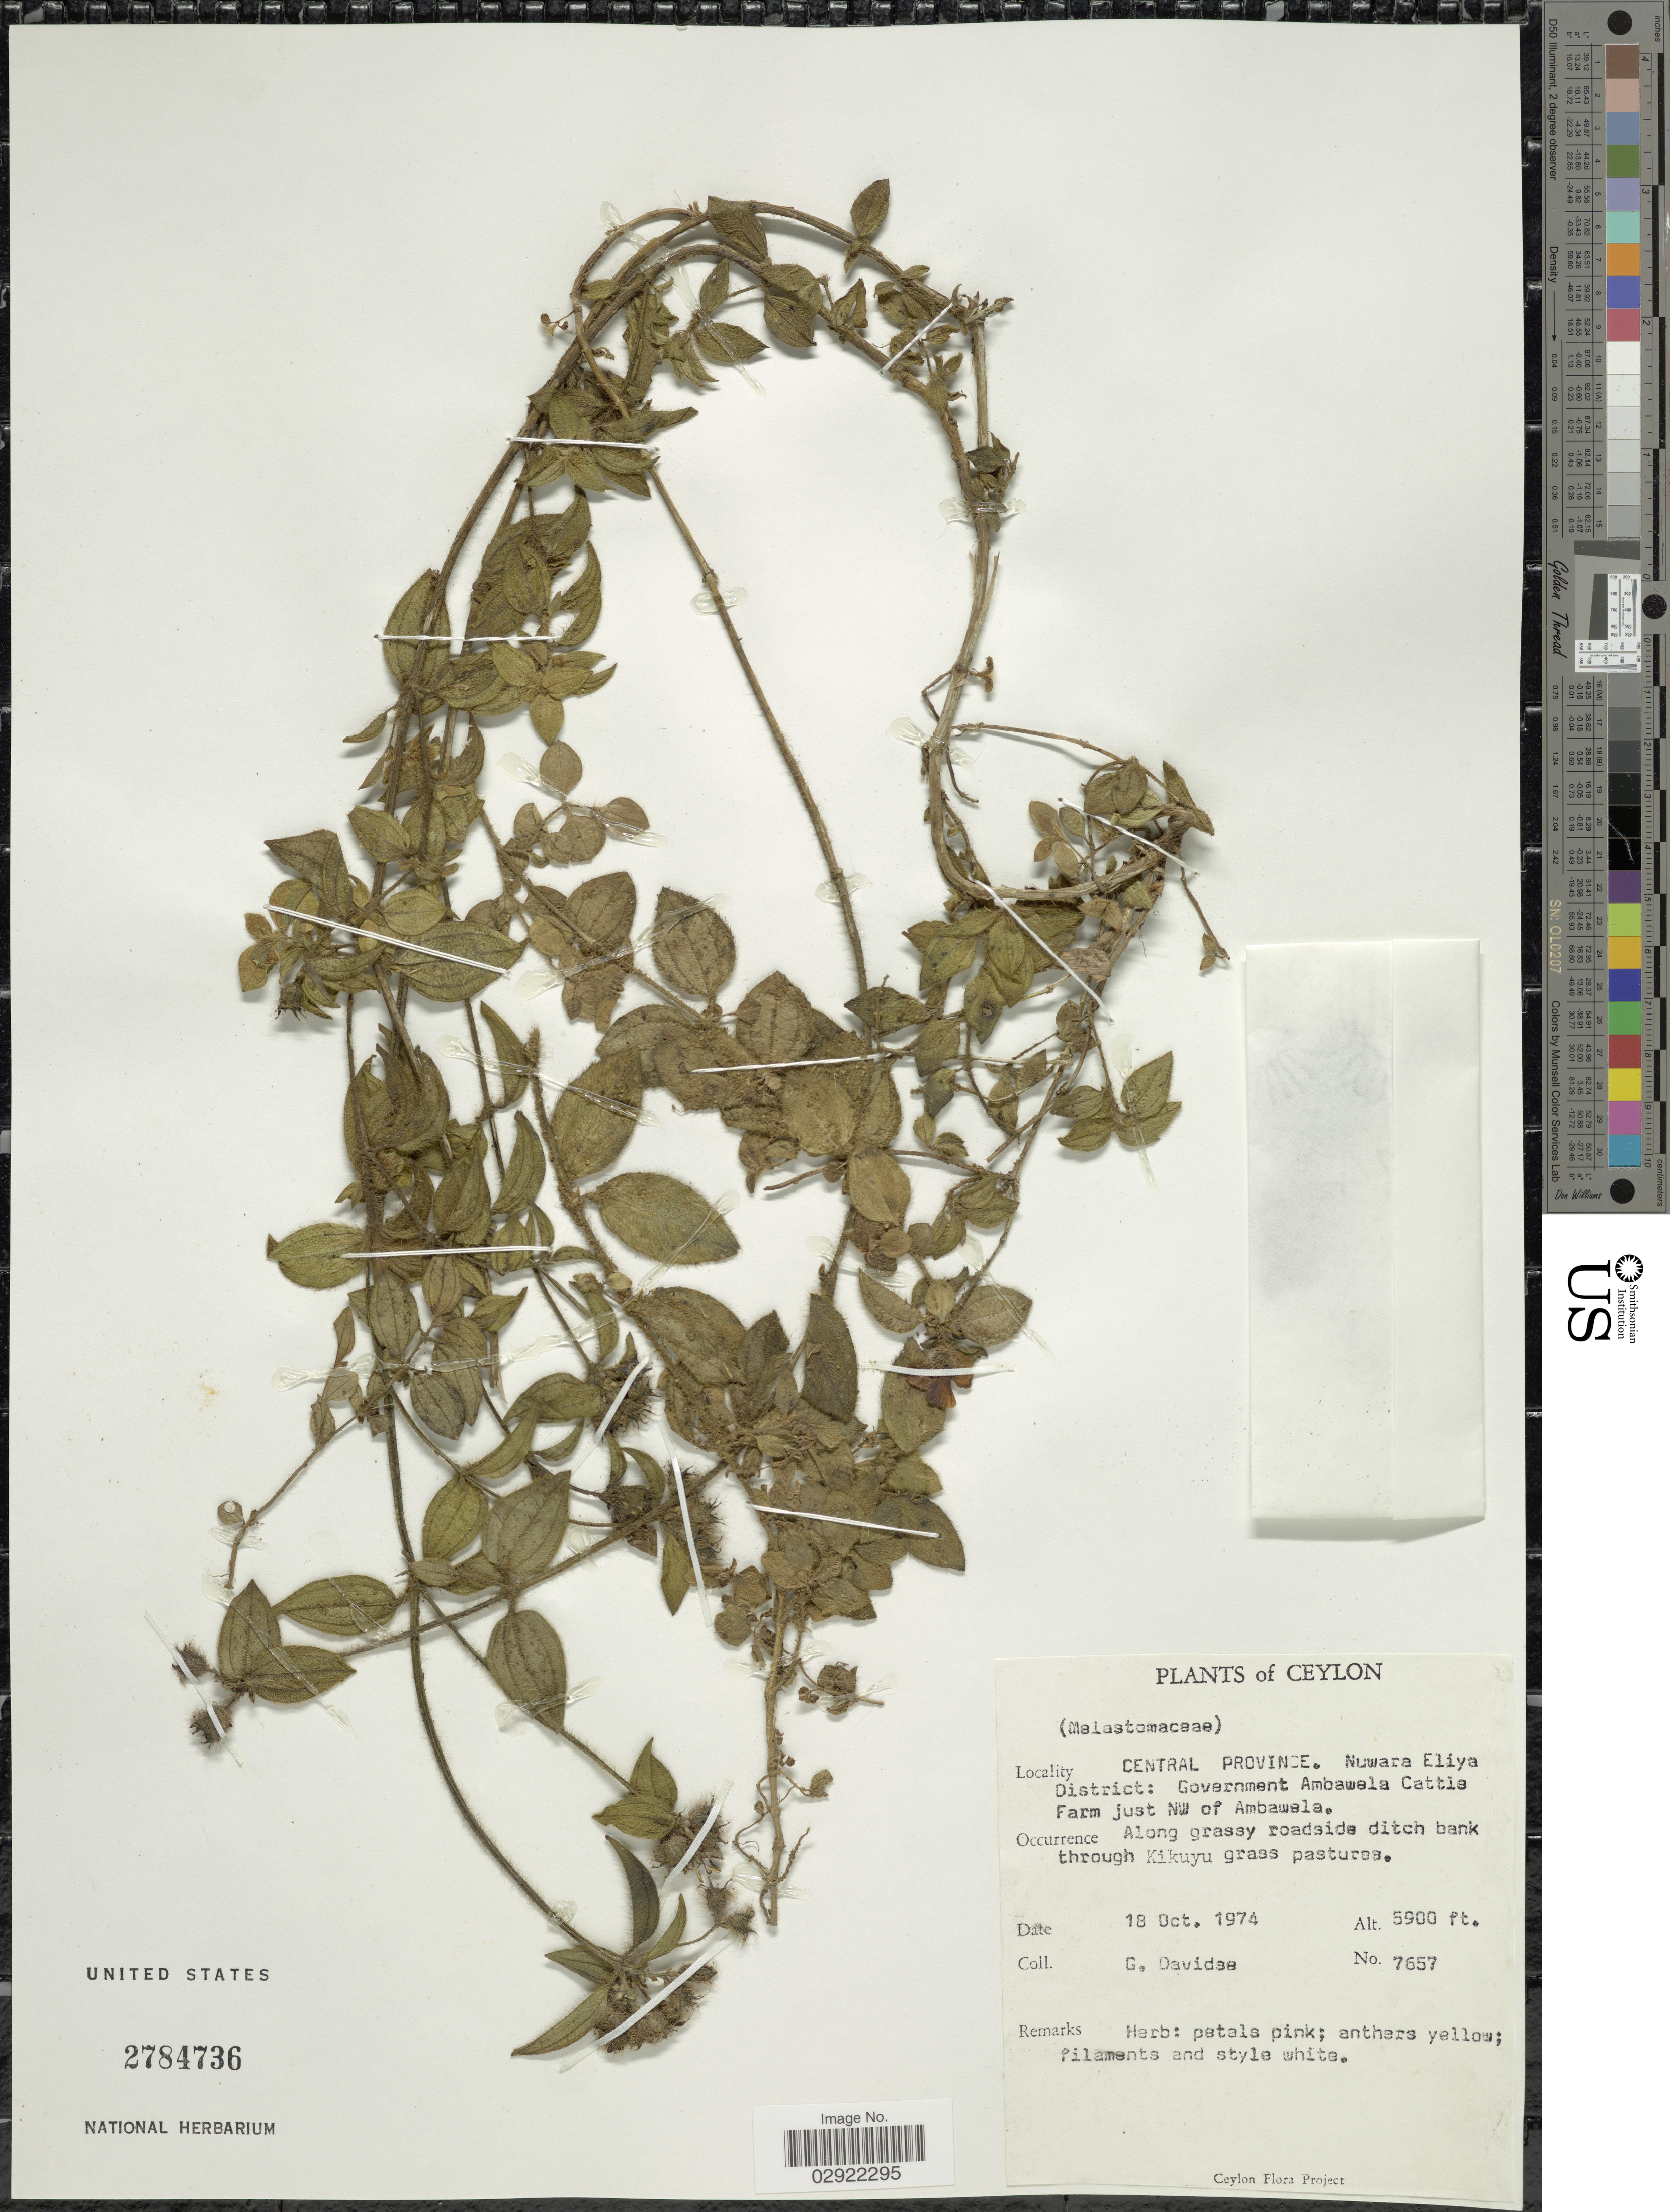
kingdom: Plantae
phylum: Tracheophyta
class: Magnoliopsida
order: Myrtales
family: Melastomataceae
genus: Osbeckia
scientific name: Osbeckia sp.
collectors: G. Davidse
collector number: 7657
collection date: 1974-10-18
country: Sri Lanka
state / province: Central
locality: Ceylon. Nuwara Eliya District: Government Ambawela Cattle Farm just NW of Ambawela.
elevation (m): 1798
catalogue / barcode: US 2784736